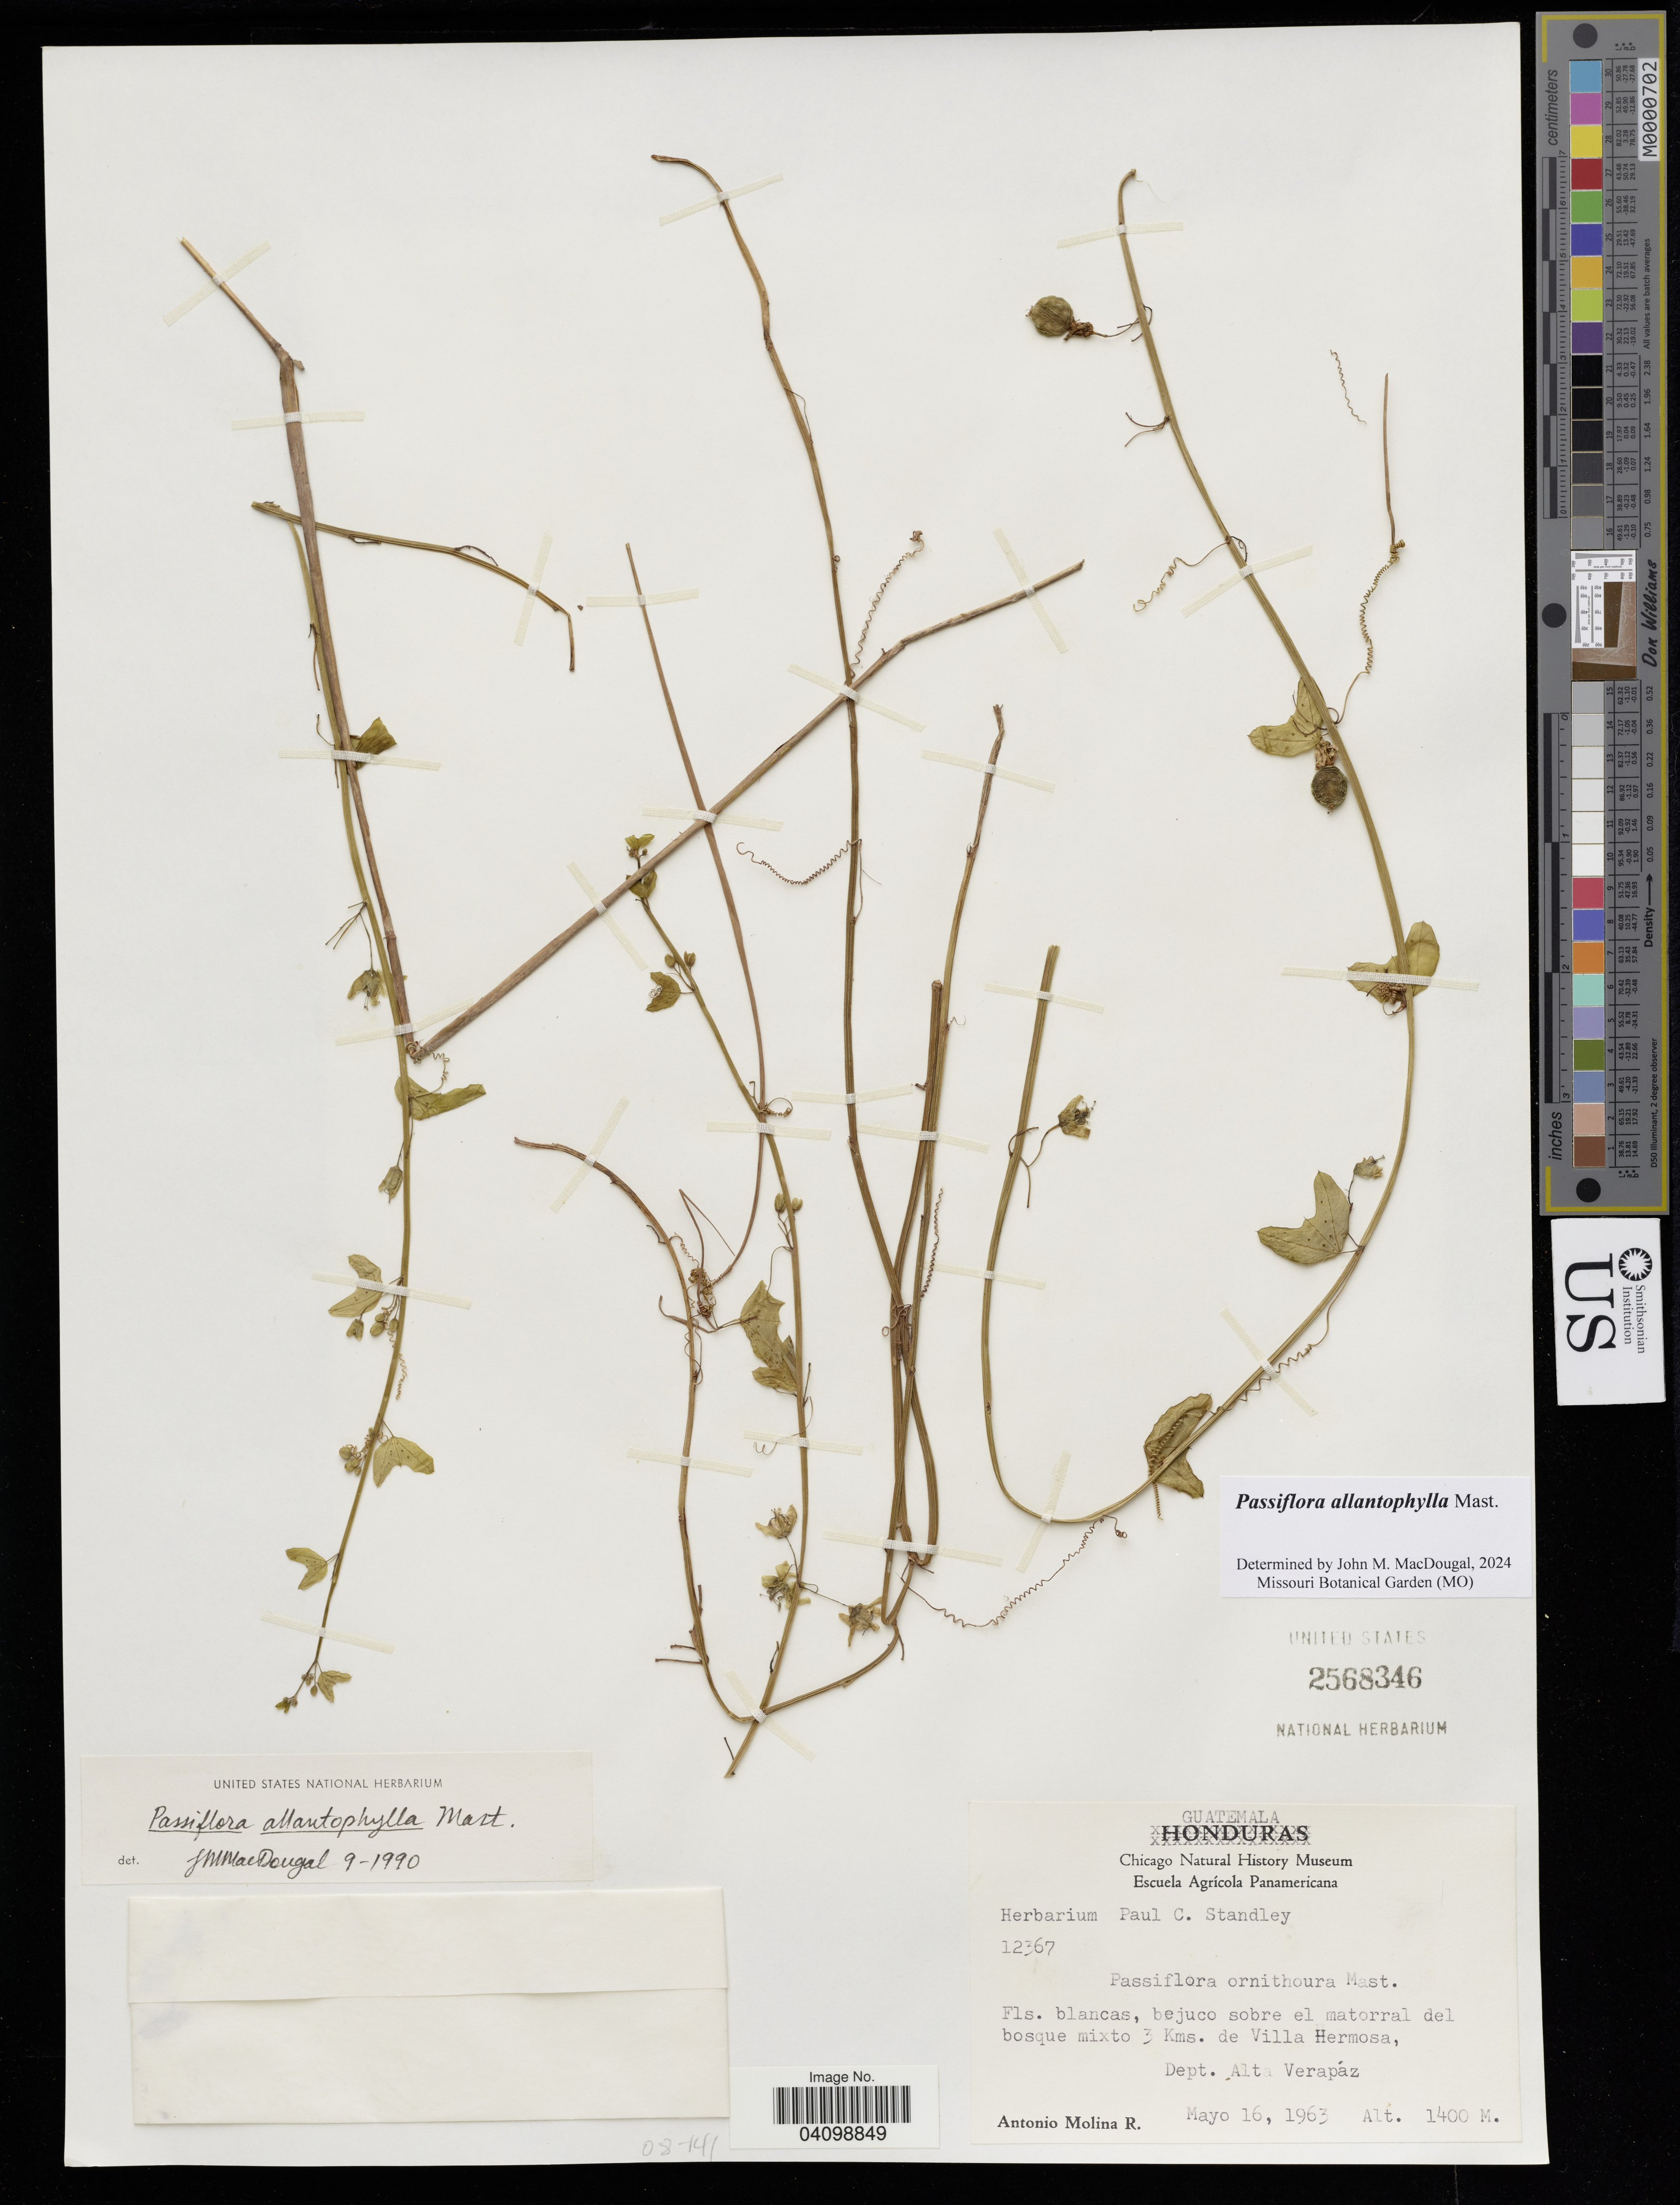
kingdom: Plantae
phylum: Tracheophyta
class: Magnoliopsida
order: Malpighiales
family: Passifloraceae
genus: Passiflora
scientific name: Passiflora allantophylla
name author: Mast. in Donn. Sm.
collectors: A. Molina R.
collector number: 12367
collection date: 1963-05-16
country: Guatemala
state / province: Alta Verapaz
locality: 3 Kms. de Villa Hermosa.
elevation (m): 1400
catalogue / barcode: US 2568346